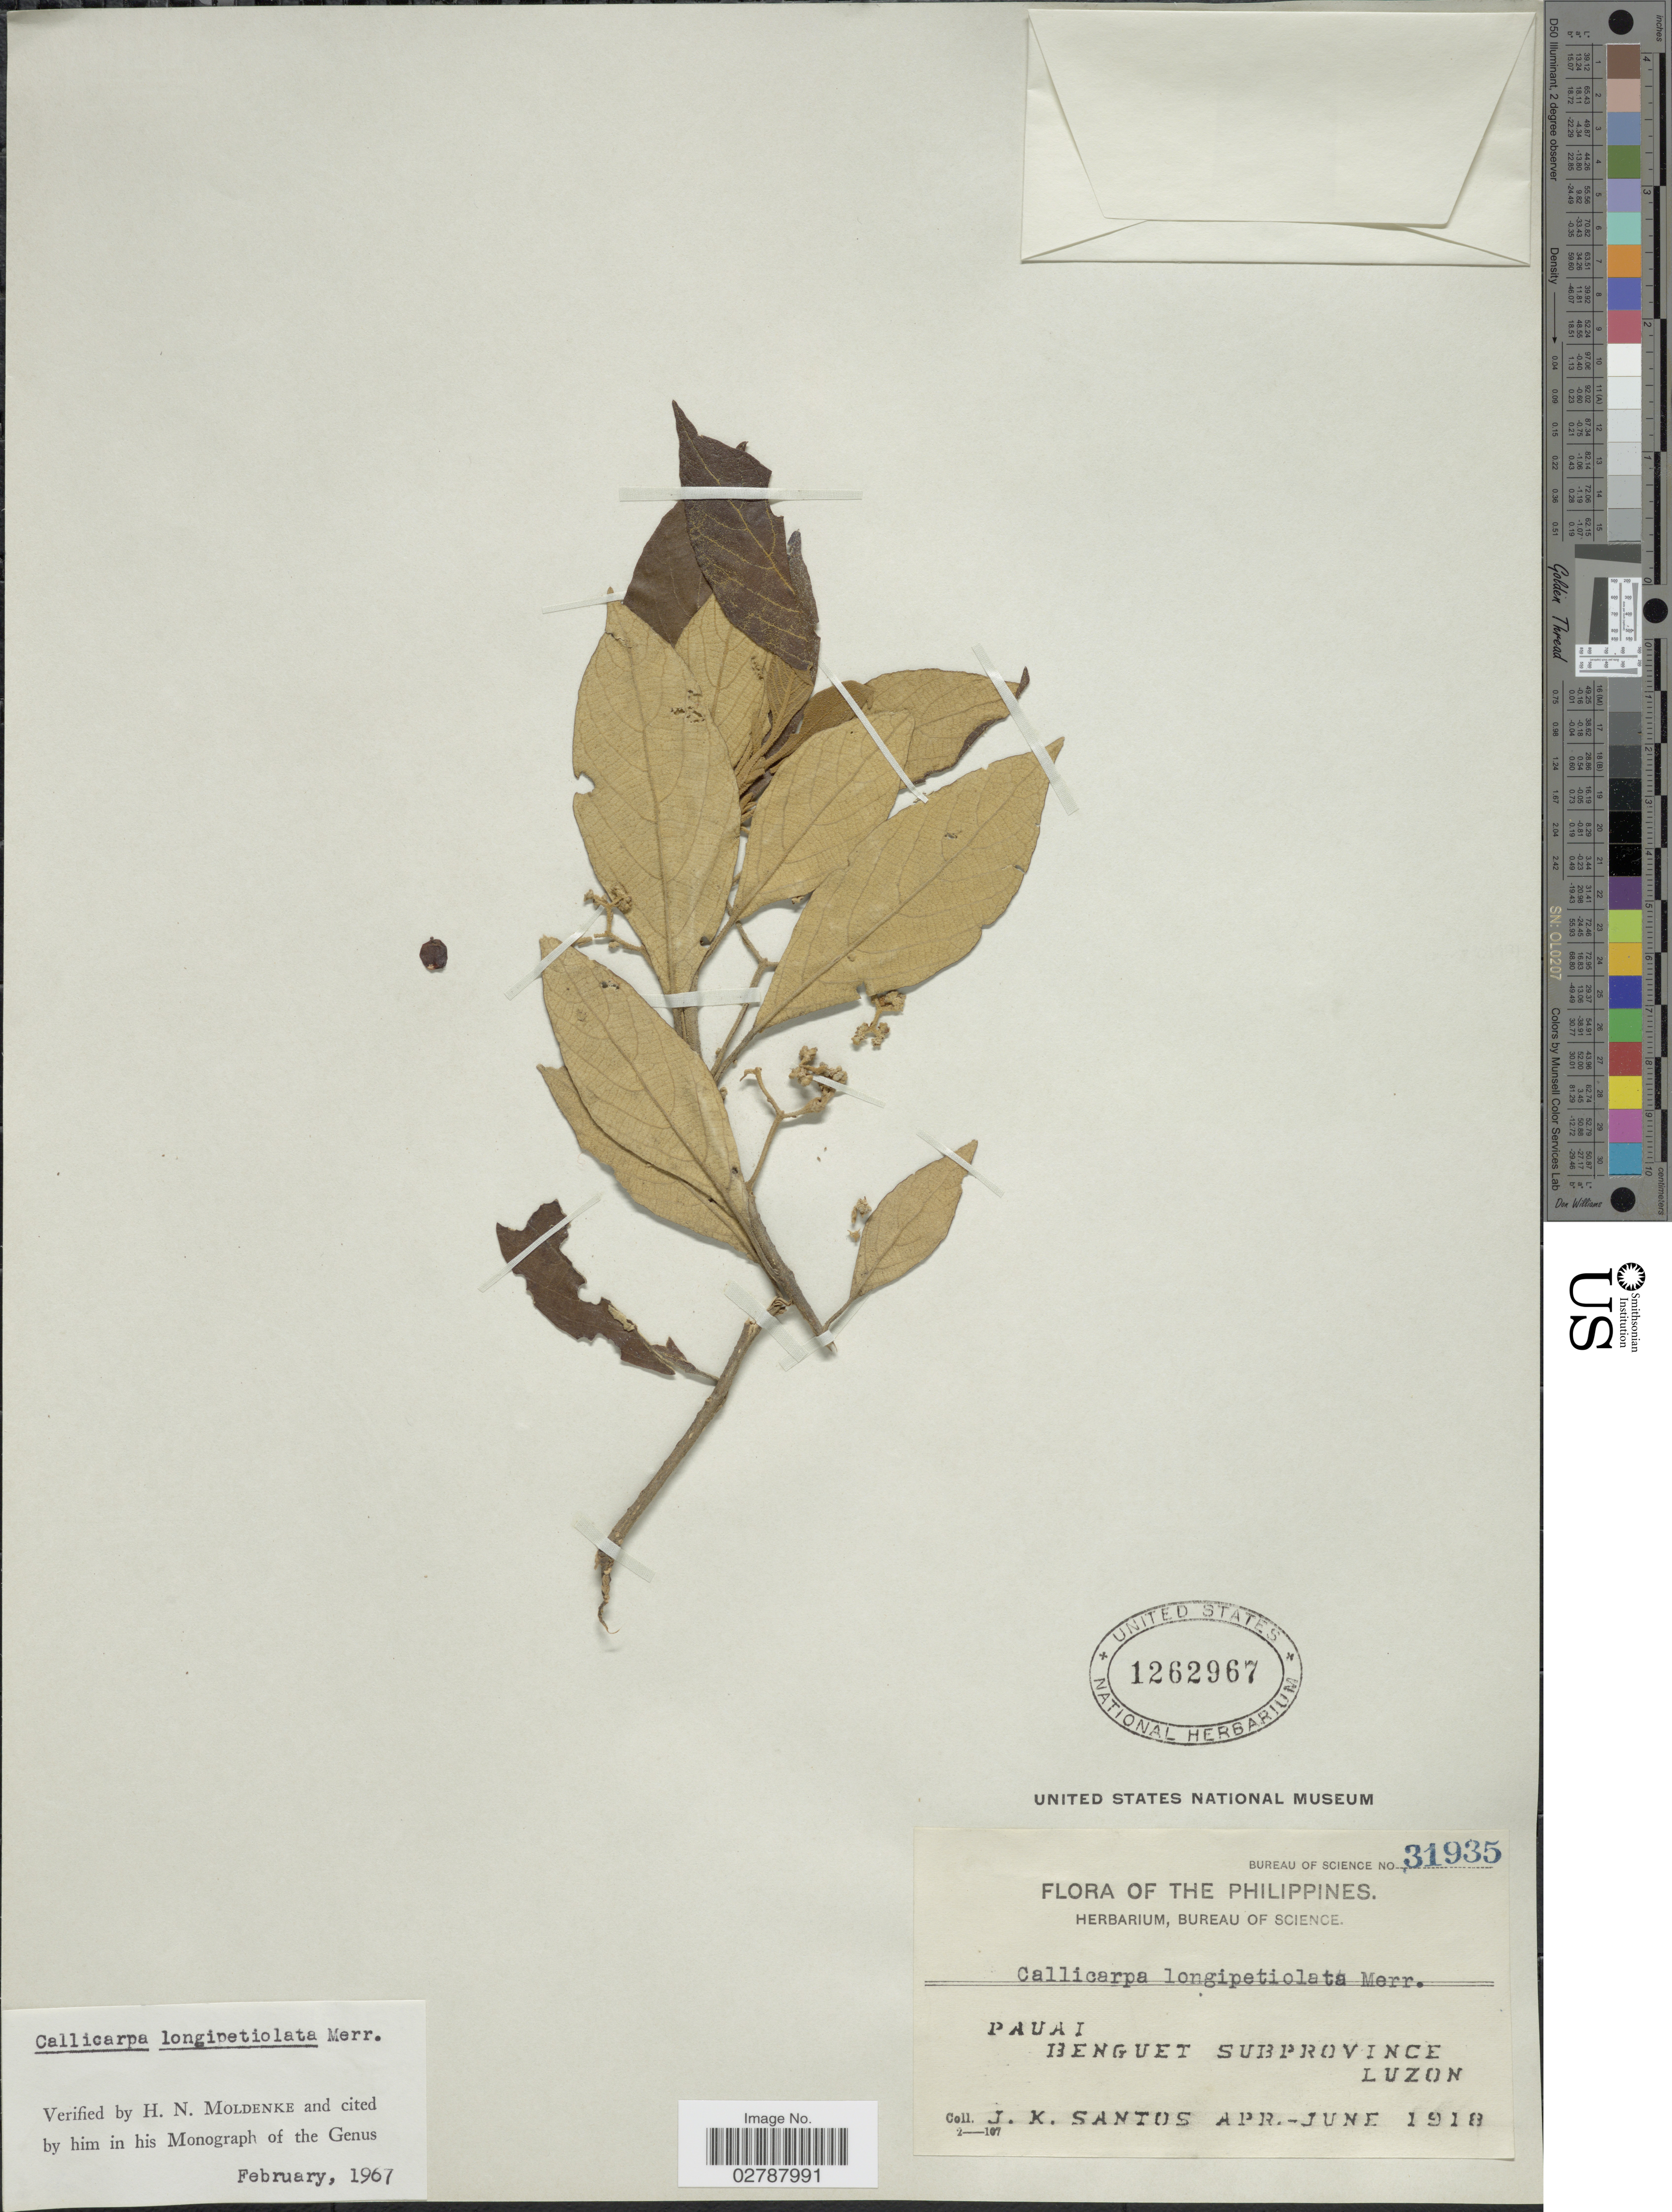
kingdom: Plantae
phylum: Tracheophyta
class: Magnoliopsida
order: Lamiales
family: Lamiaceae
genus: Callicarpa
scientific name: Callicarpa longipetiolata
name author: Merr.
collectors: J. K. Santos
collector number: Bureau of Science31935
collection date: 1918-04/1918-06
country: Philippines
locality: Pauai, Benguet Subprovince, Luzon.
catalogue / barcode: US 1262967